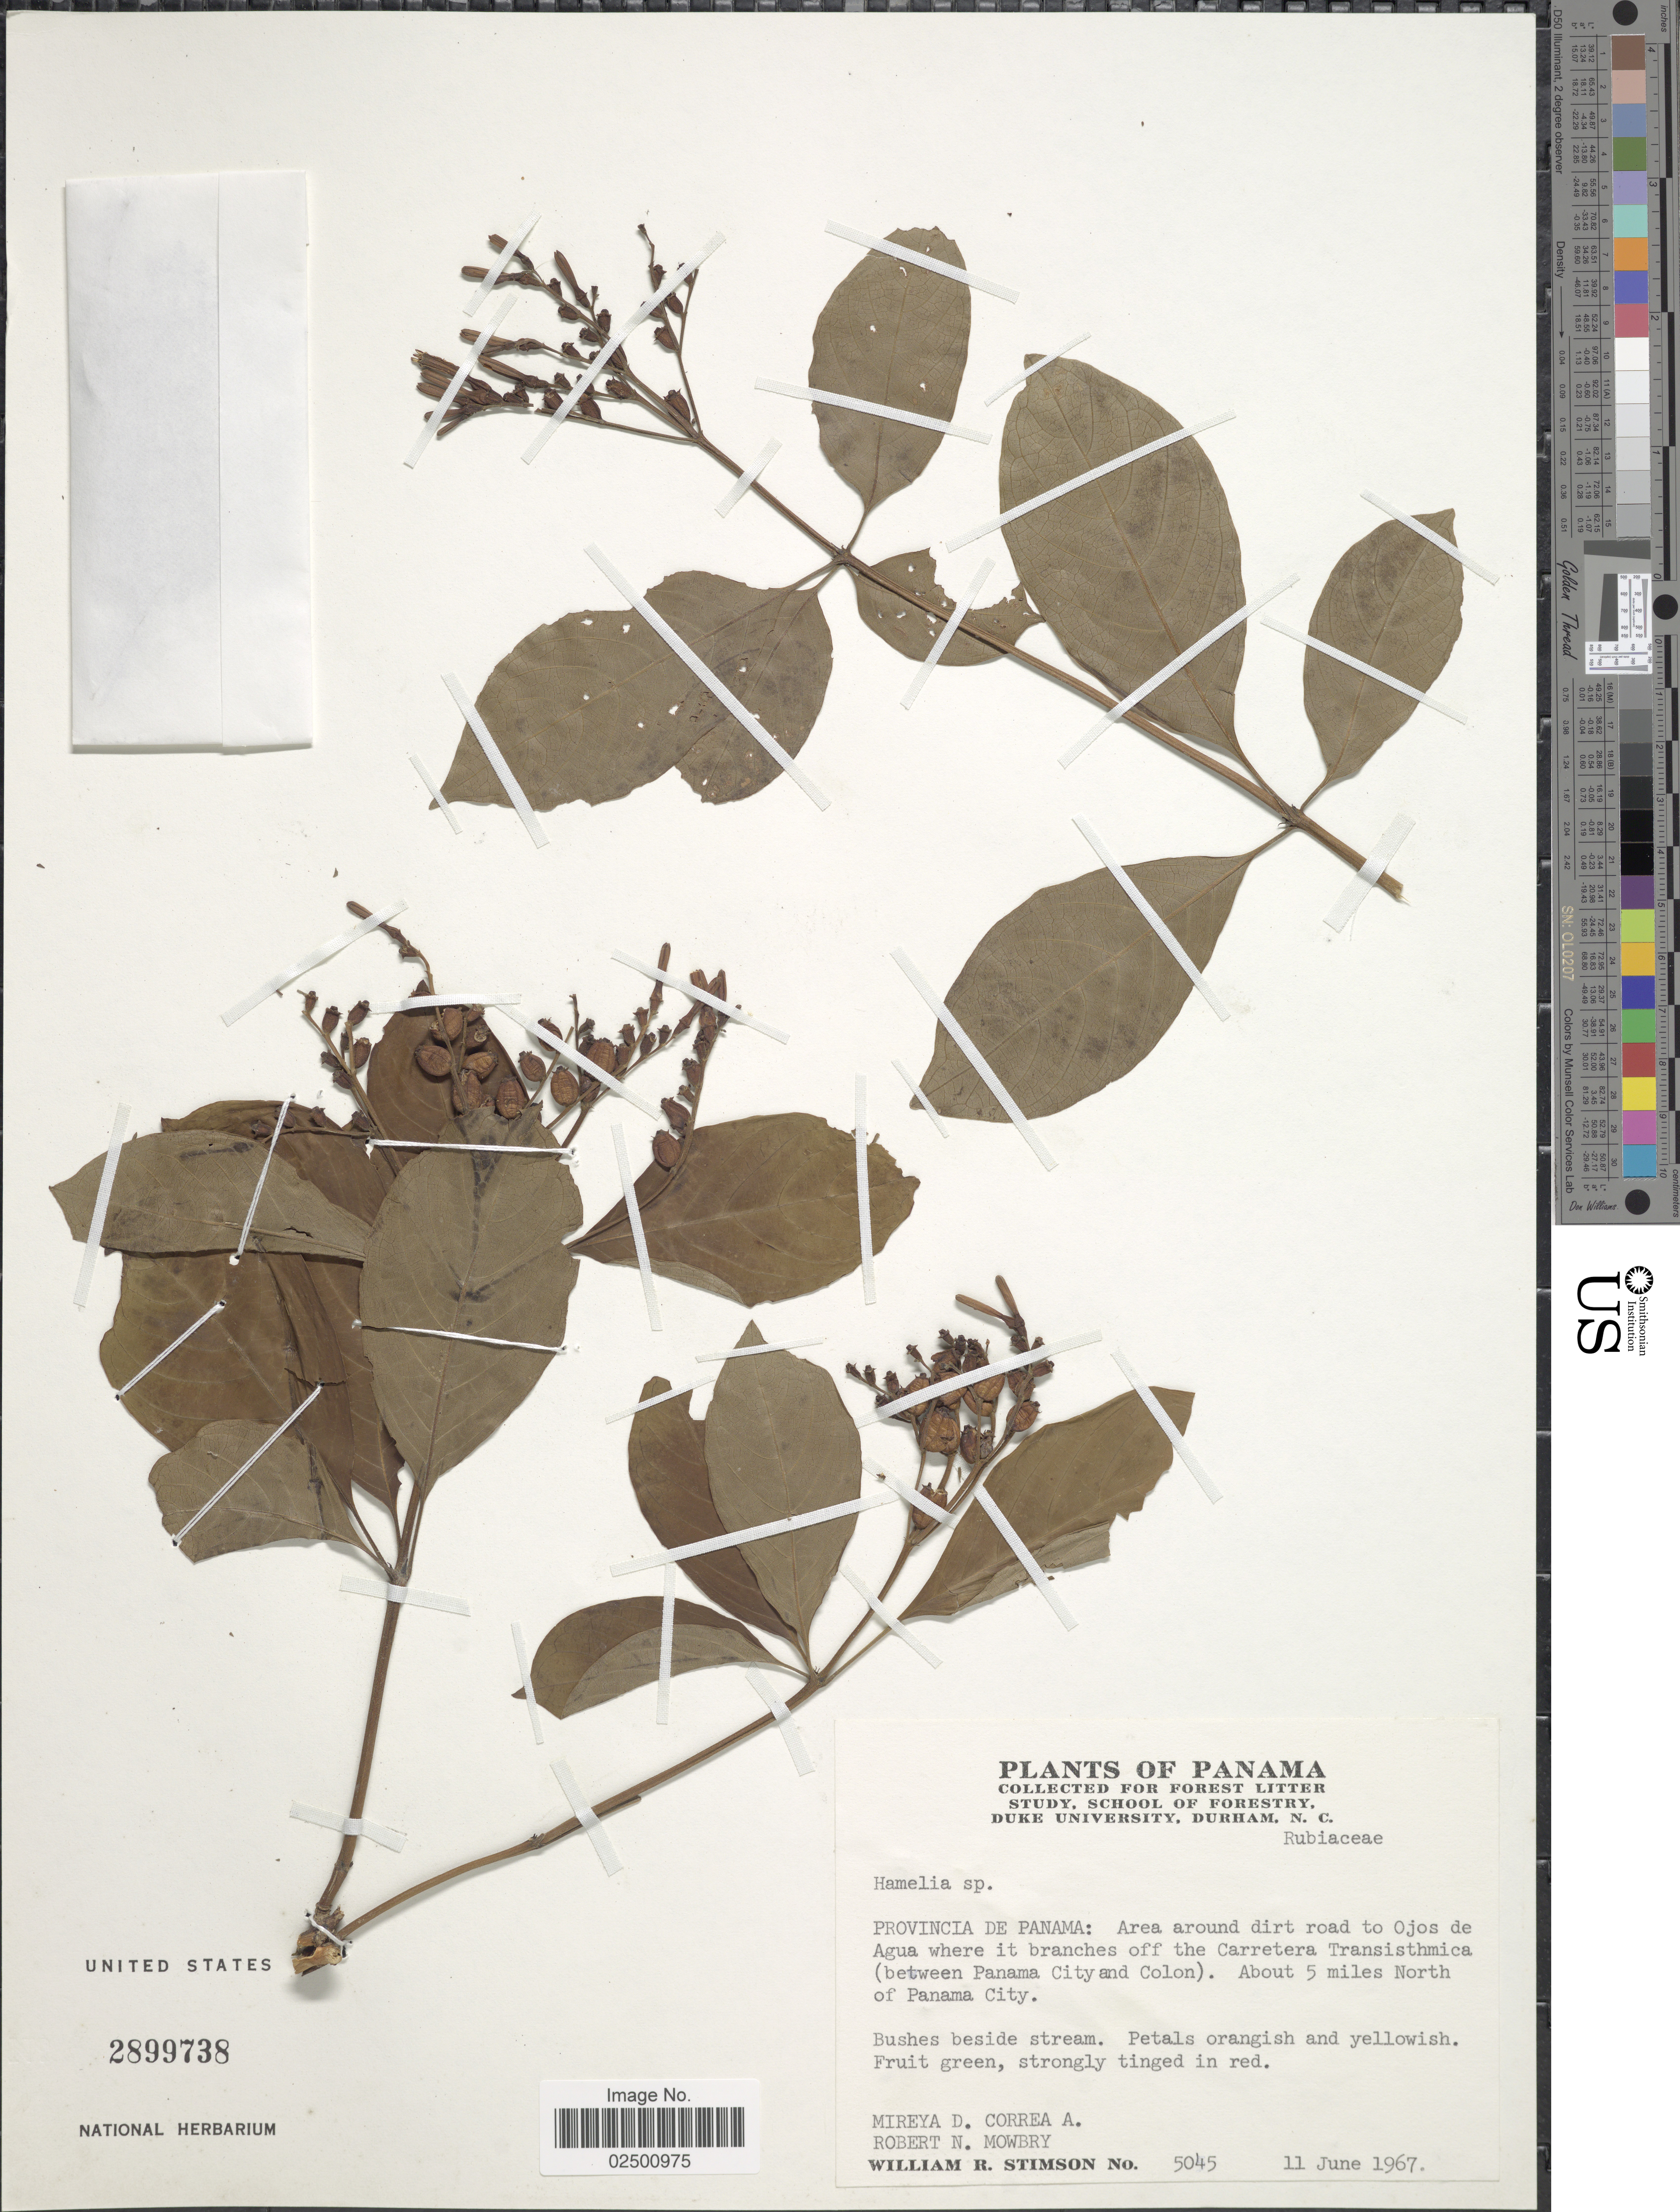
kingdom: Plantae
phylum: Tracheophyta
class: Magnoliopsida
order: Gentianales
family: Rubiaceae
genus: Hamelia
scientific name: Hamelia sp.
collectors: M. D. Corrêa-A., R. Mowbry & W. R. Stimson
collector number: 5045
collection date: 1967-06-11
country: Panama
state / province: Panamá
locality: Provincia de Panama: Area around dirt road to Ojos de Agua where it branches off the Carretera Transisthmica (between Panama City and Colon). About 5 miles North of Panama City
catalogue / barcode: US 2899738